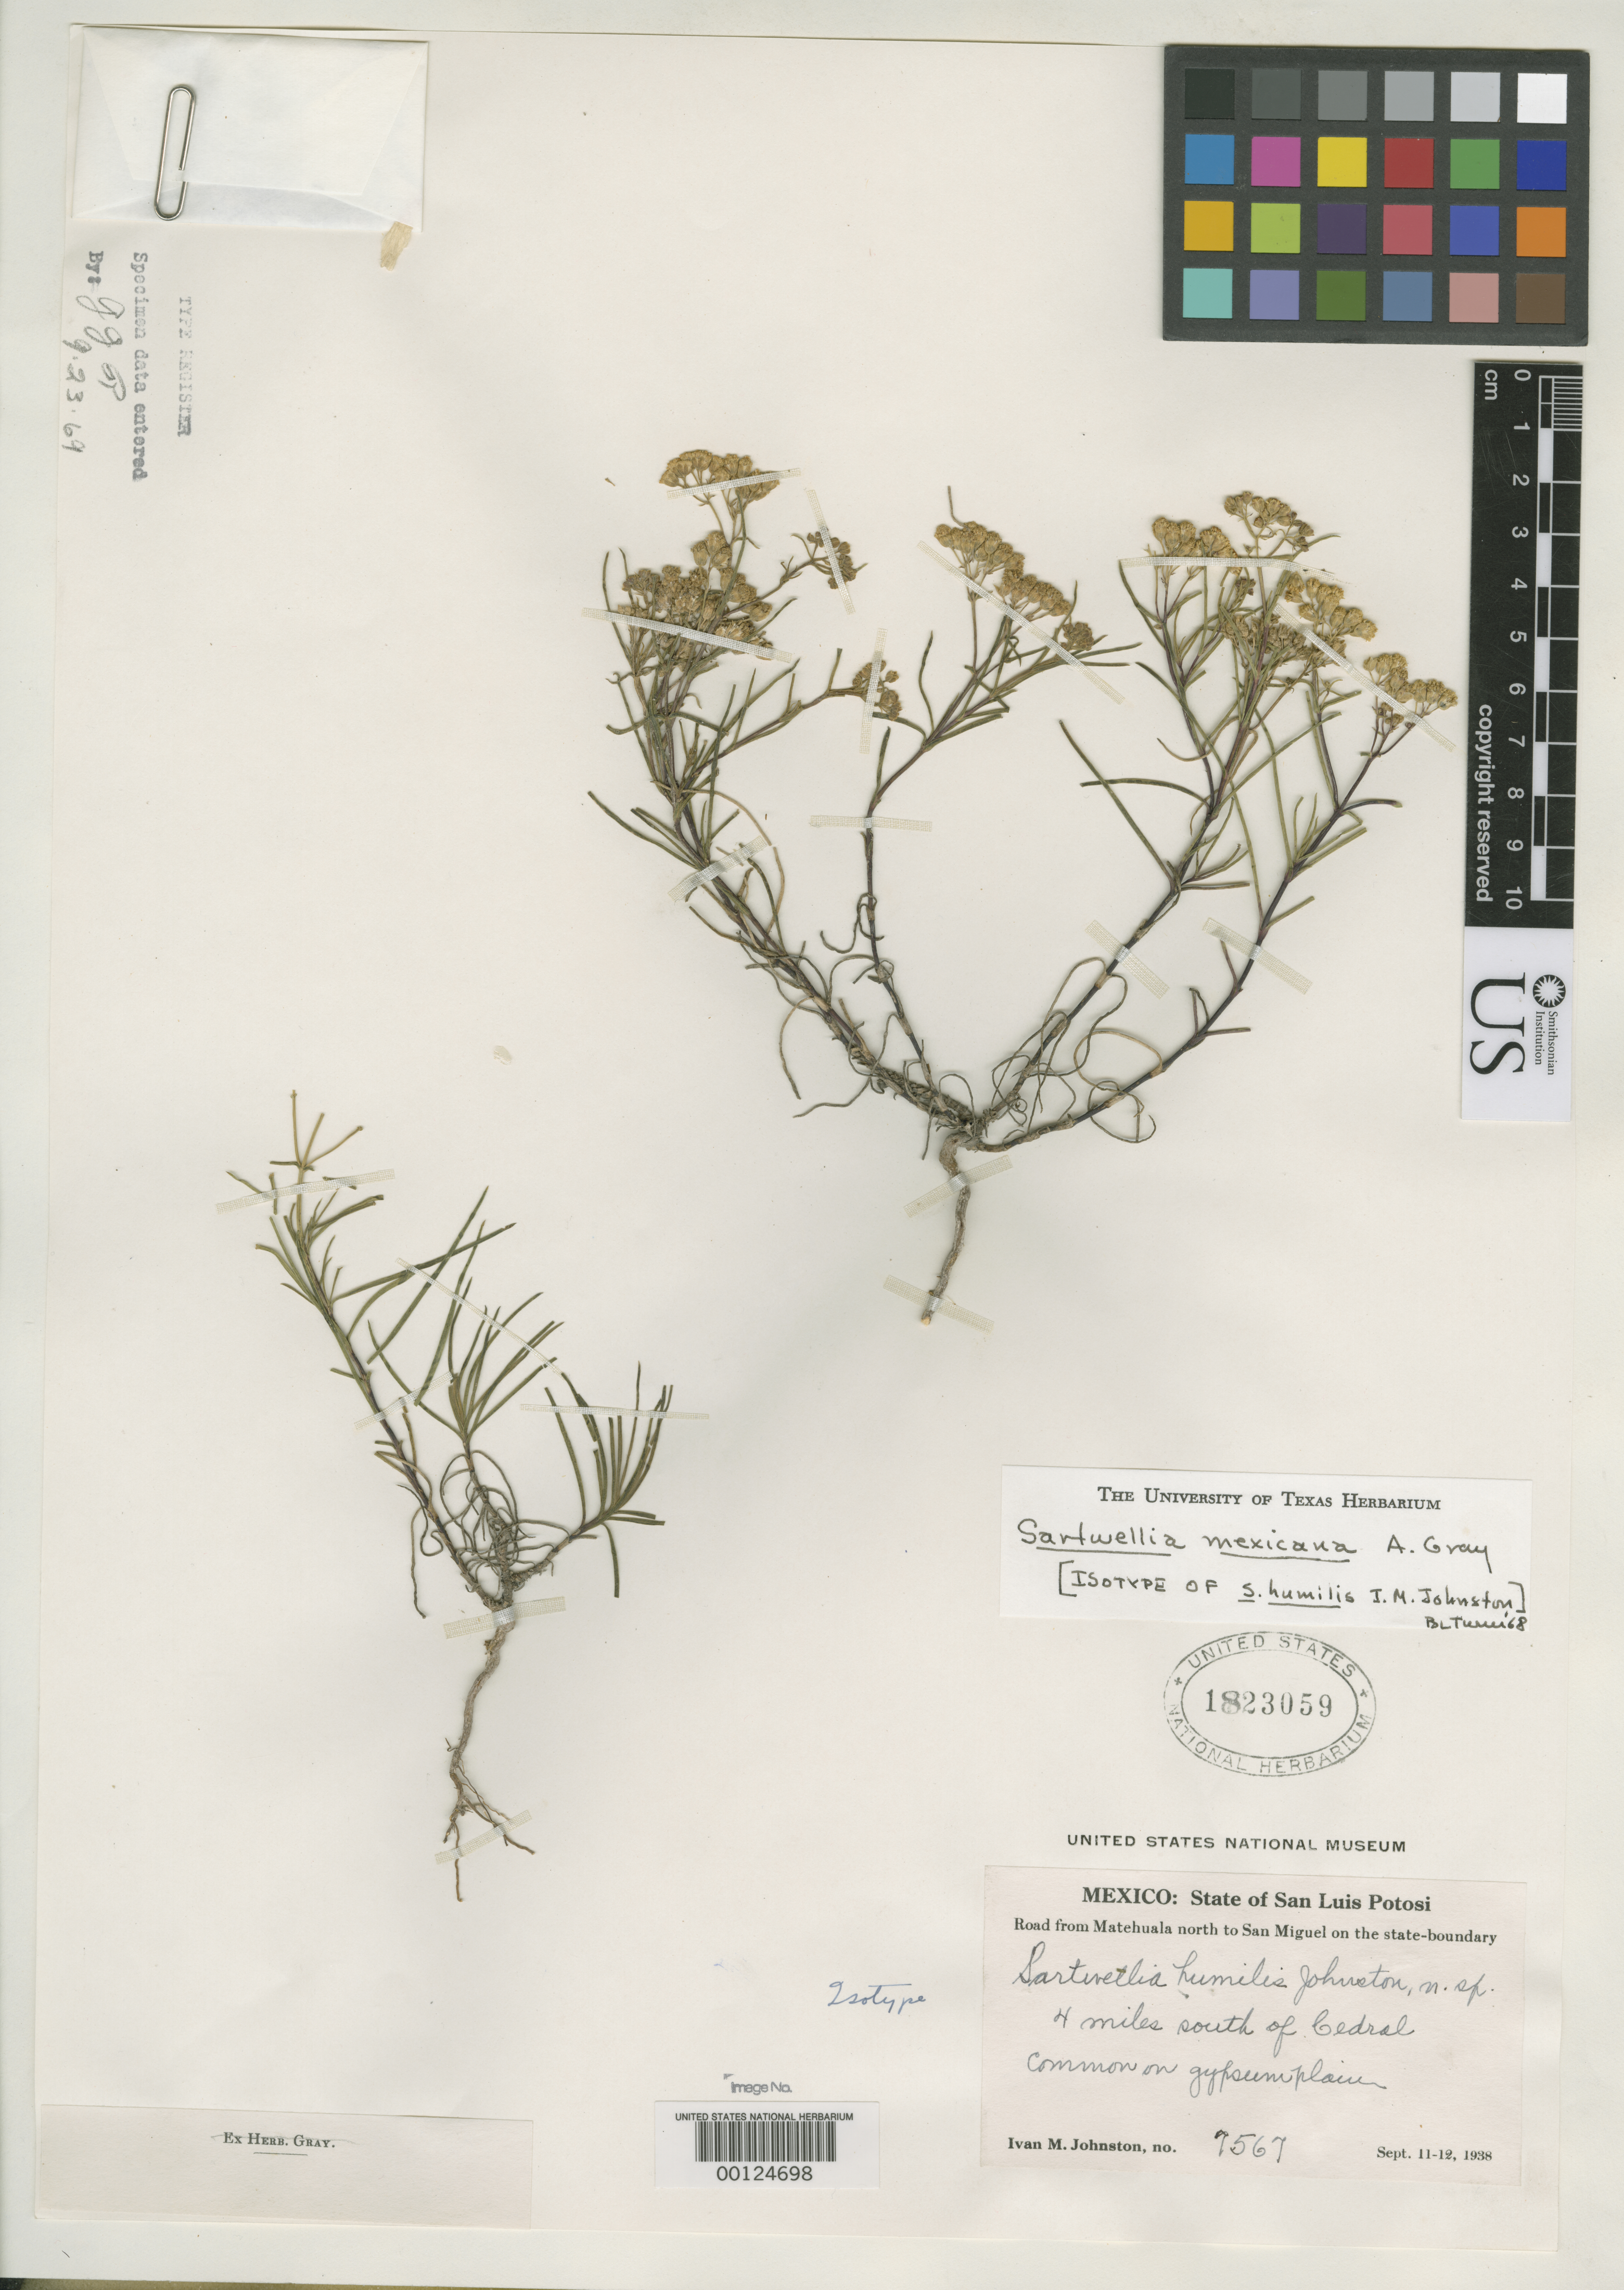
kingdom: Plantae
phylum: Tracheophyta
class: Magnoliopsida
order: Asterales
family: Asteraceae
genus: Sartwellia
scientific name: Sartwellia humilis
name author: I.M. Johnst.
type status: Isotype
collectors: I.M. Johnston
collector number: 7567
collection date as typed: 11 Sep 1938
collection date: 1938-09-11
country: Mexico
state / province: San Luis Potosi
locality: San Luis Potosi.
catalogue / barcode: US 1823059